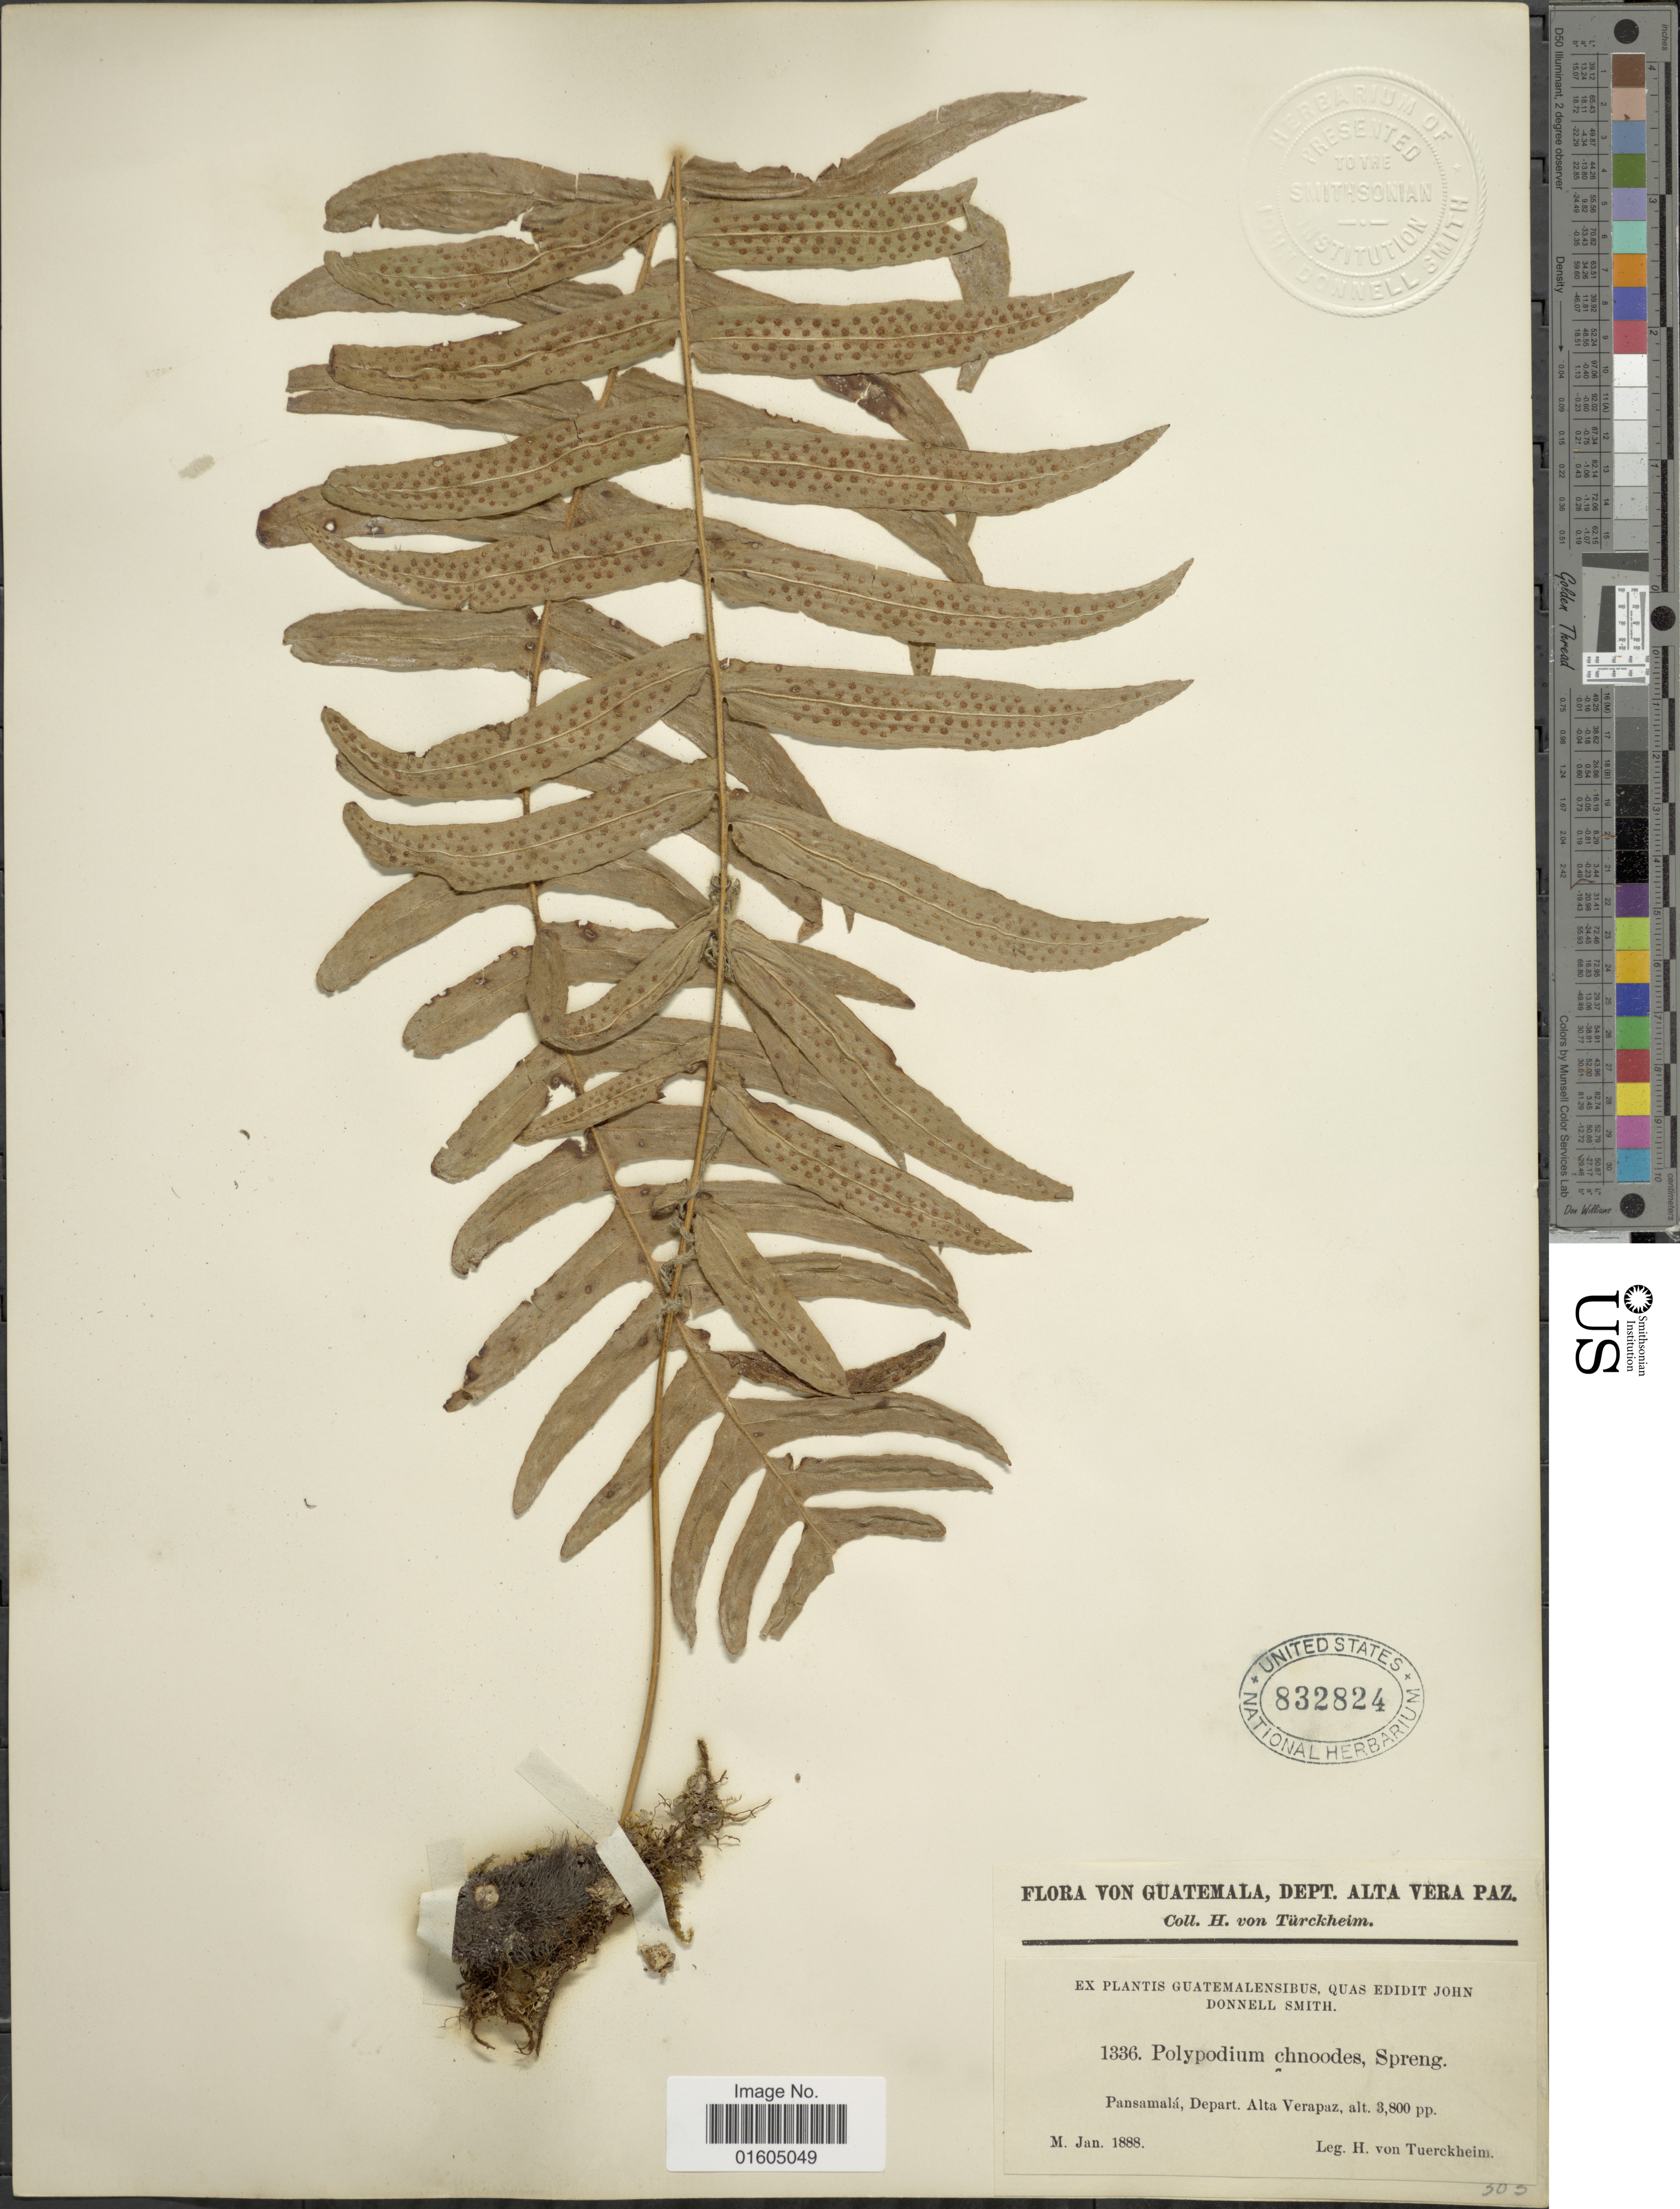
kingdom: Plantae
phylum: Tracheophyta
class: Polypodiopsida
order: Polypodiales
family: Polypodiaceae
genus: Serpocaulon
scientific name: Serpocaulon dissimile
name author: (L.) A.R. Sm.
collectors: H. von Tuerckheim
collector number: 1336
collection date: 1888-01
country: Guatemala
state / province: Alta Verapaz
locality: Guatemala. Pansamala, Depart. Alta Verapaz.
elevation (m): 1158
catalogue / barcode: US 832824